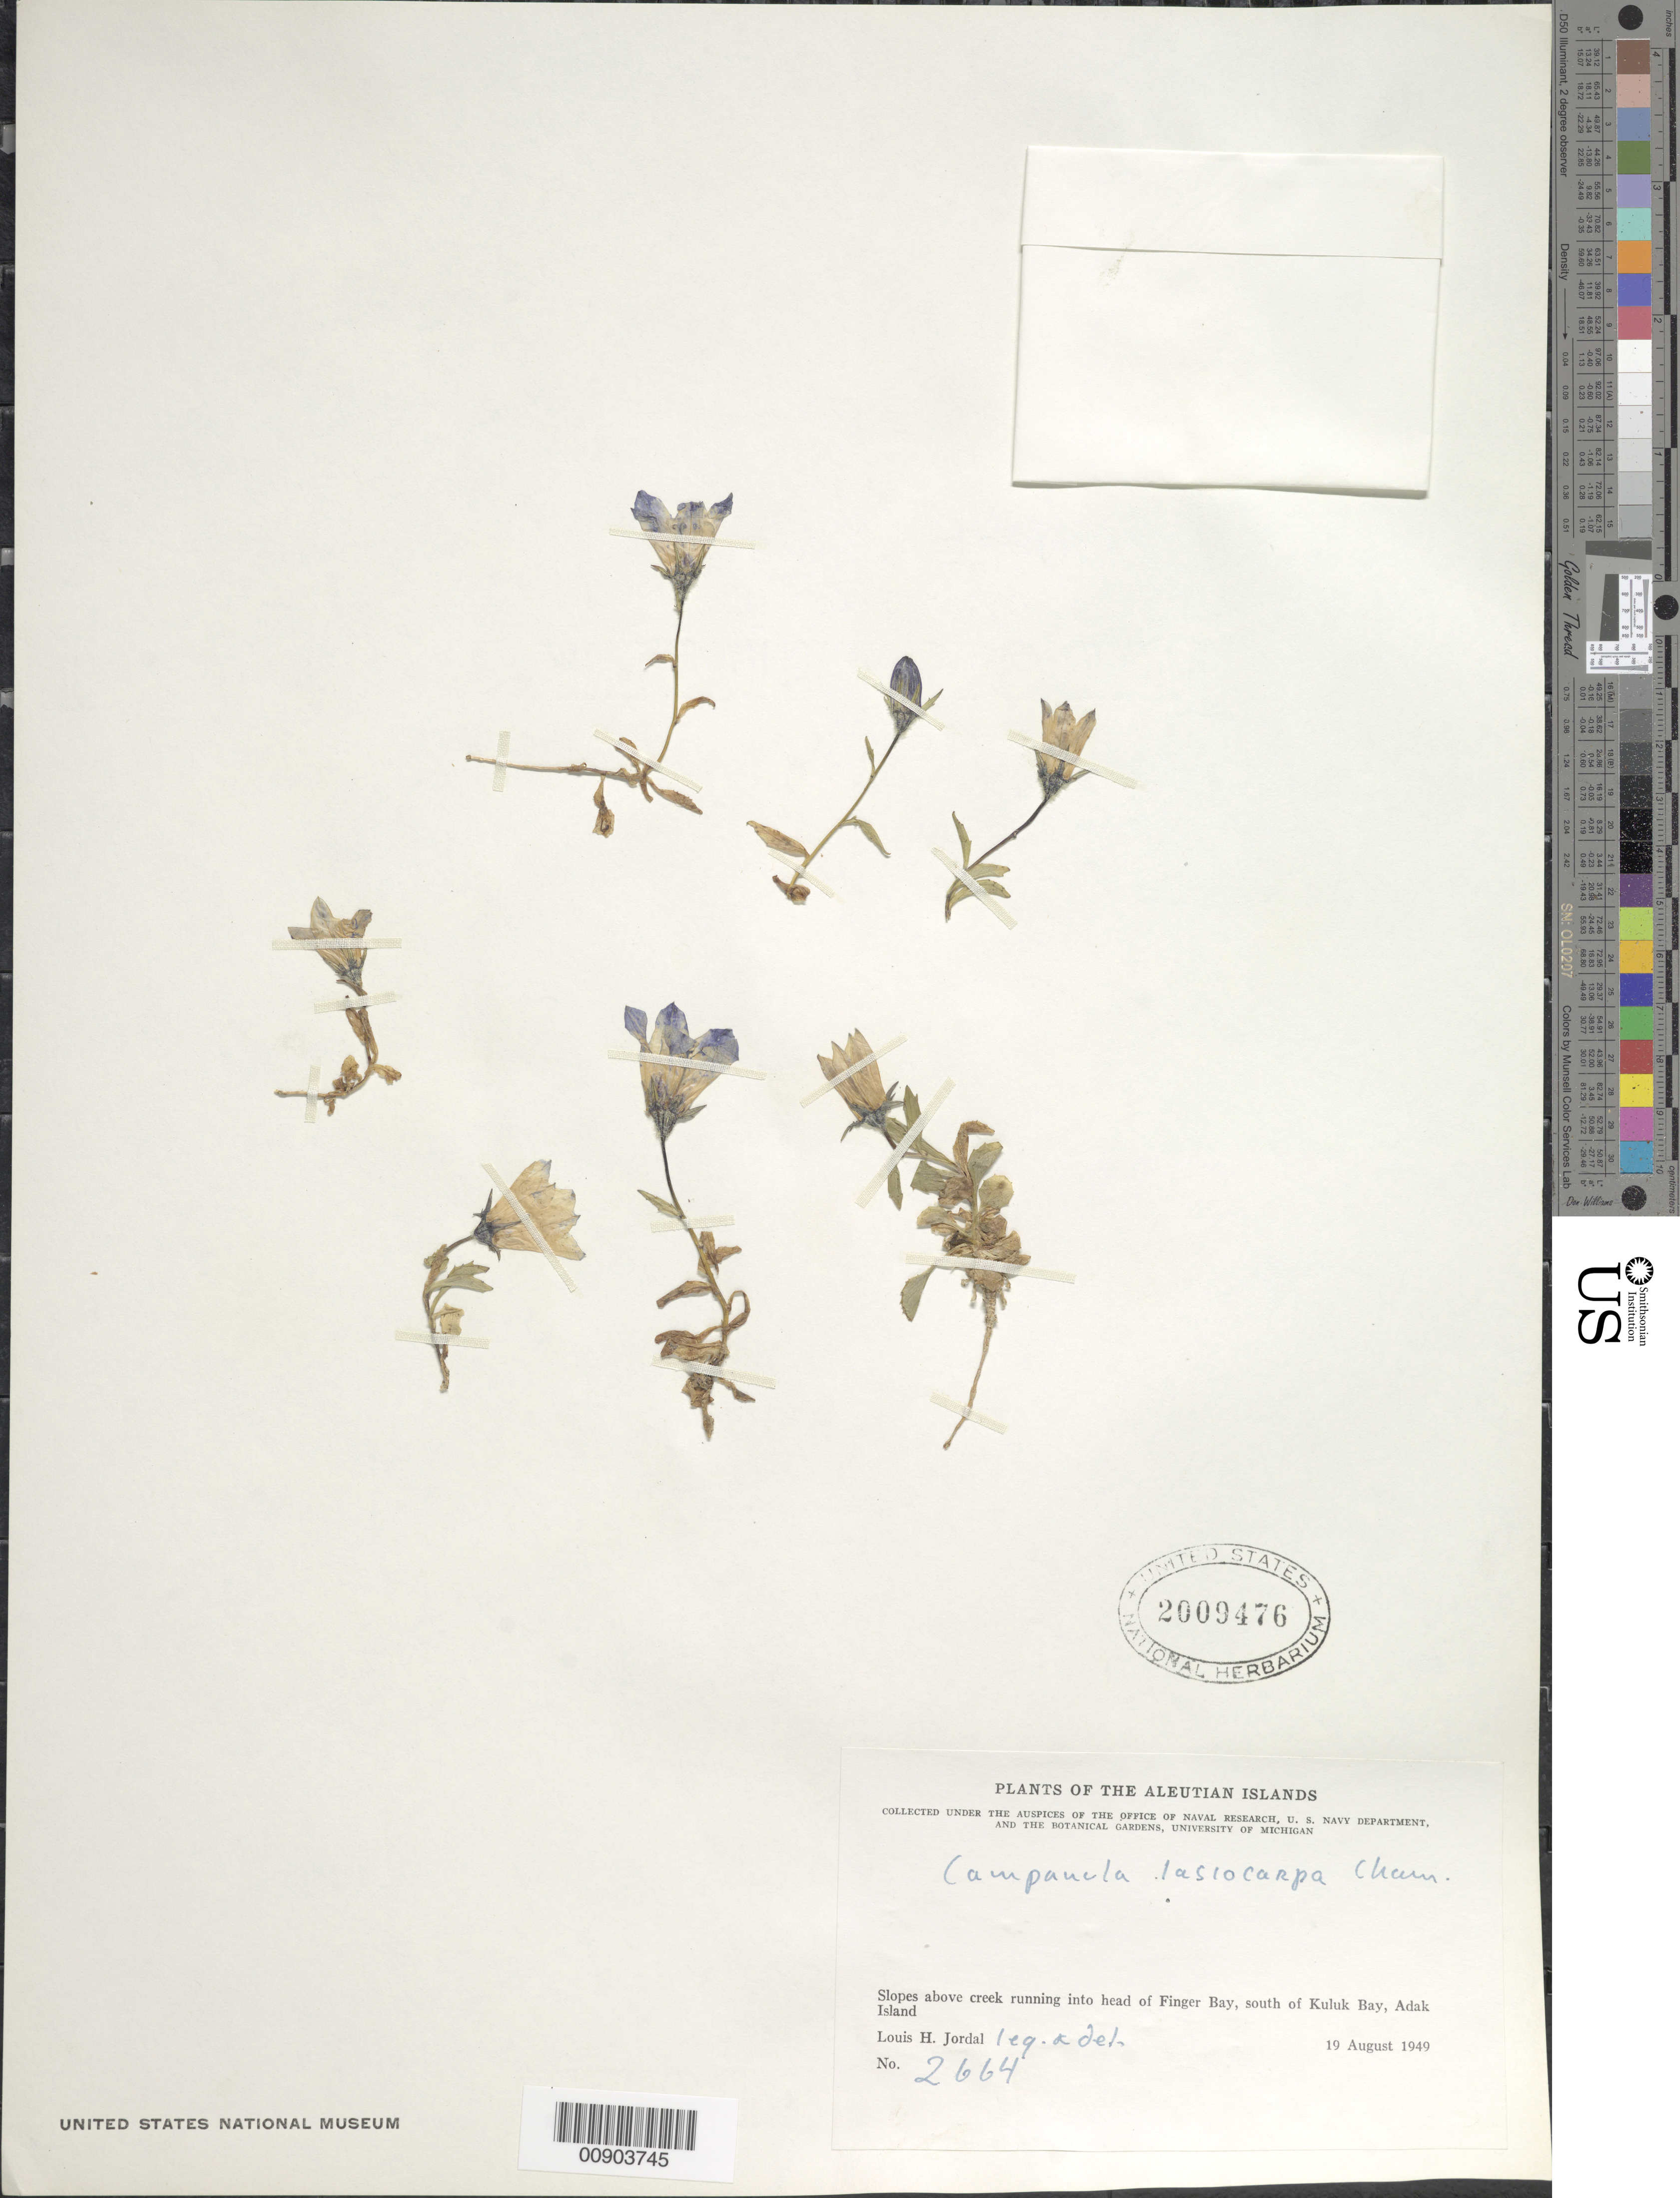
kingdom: Plantae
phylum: Tracheophyta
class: Magnoliopsida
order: Asterales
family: Campanulaceae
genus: Campanula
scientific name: Campanula lasiocarpa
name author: Cham.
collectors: L. Jordal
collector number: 2664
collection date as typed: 19 Aug 1949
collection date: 1949-08-19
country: United States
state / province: Alaska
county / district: Aleutians West Census Area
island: Adak Island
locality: Adak Island, Finger Bay, Kuluk Bay S.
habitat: Slopes of creek running into head of bay.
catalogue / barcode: US 2009476